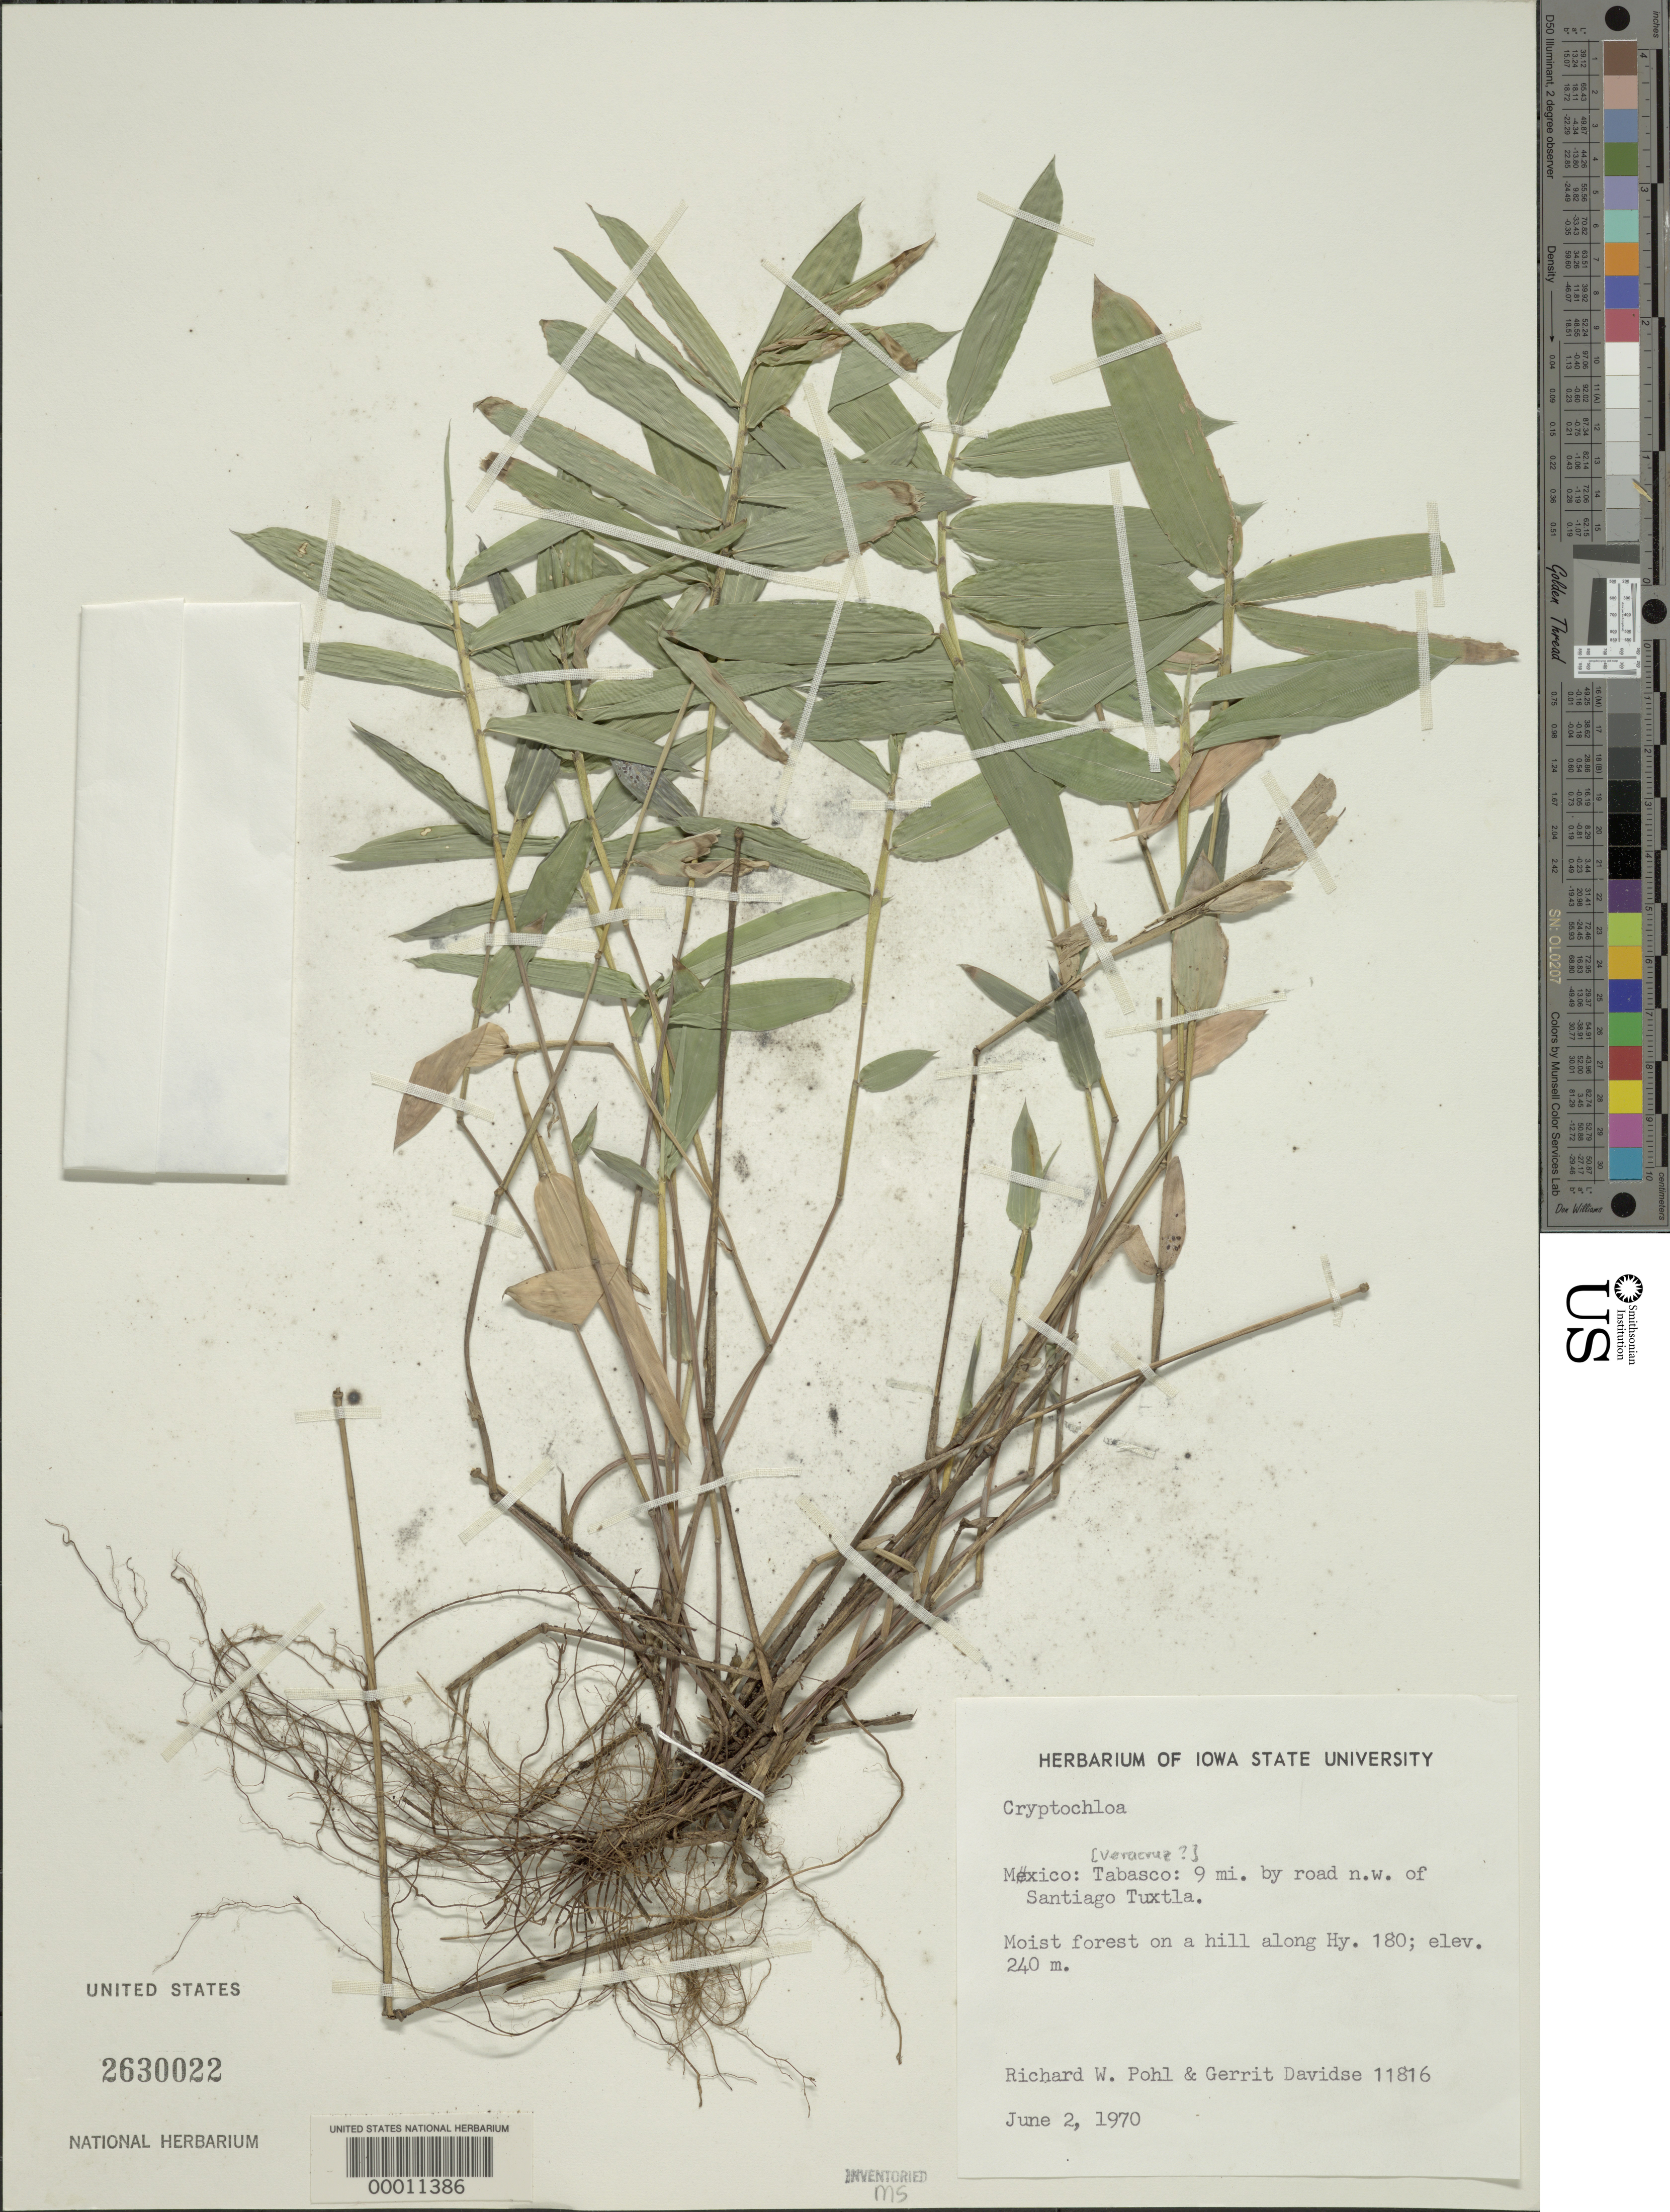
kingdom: Plantae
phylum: Tracheophyta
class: Liliopsida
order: Poales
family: Poaceae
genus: Cryptochloa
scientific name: Cryptochloa sp.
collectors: R. W. Pohl & G. Davidse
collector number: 11816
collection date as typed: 02 Jun 1970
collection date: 1970-06-02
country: Mexico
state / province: Tabasco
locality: Santiago Tuxtla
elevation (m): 180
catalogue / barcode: US 2630022